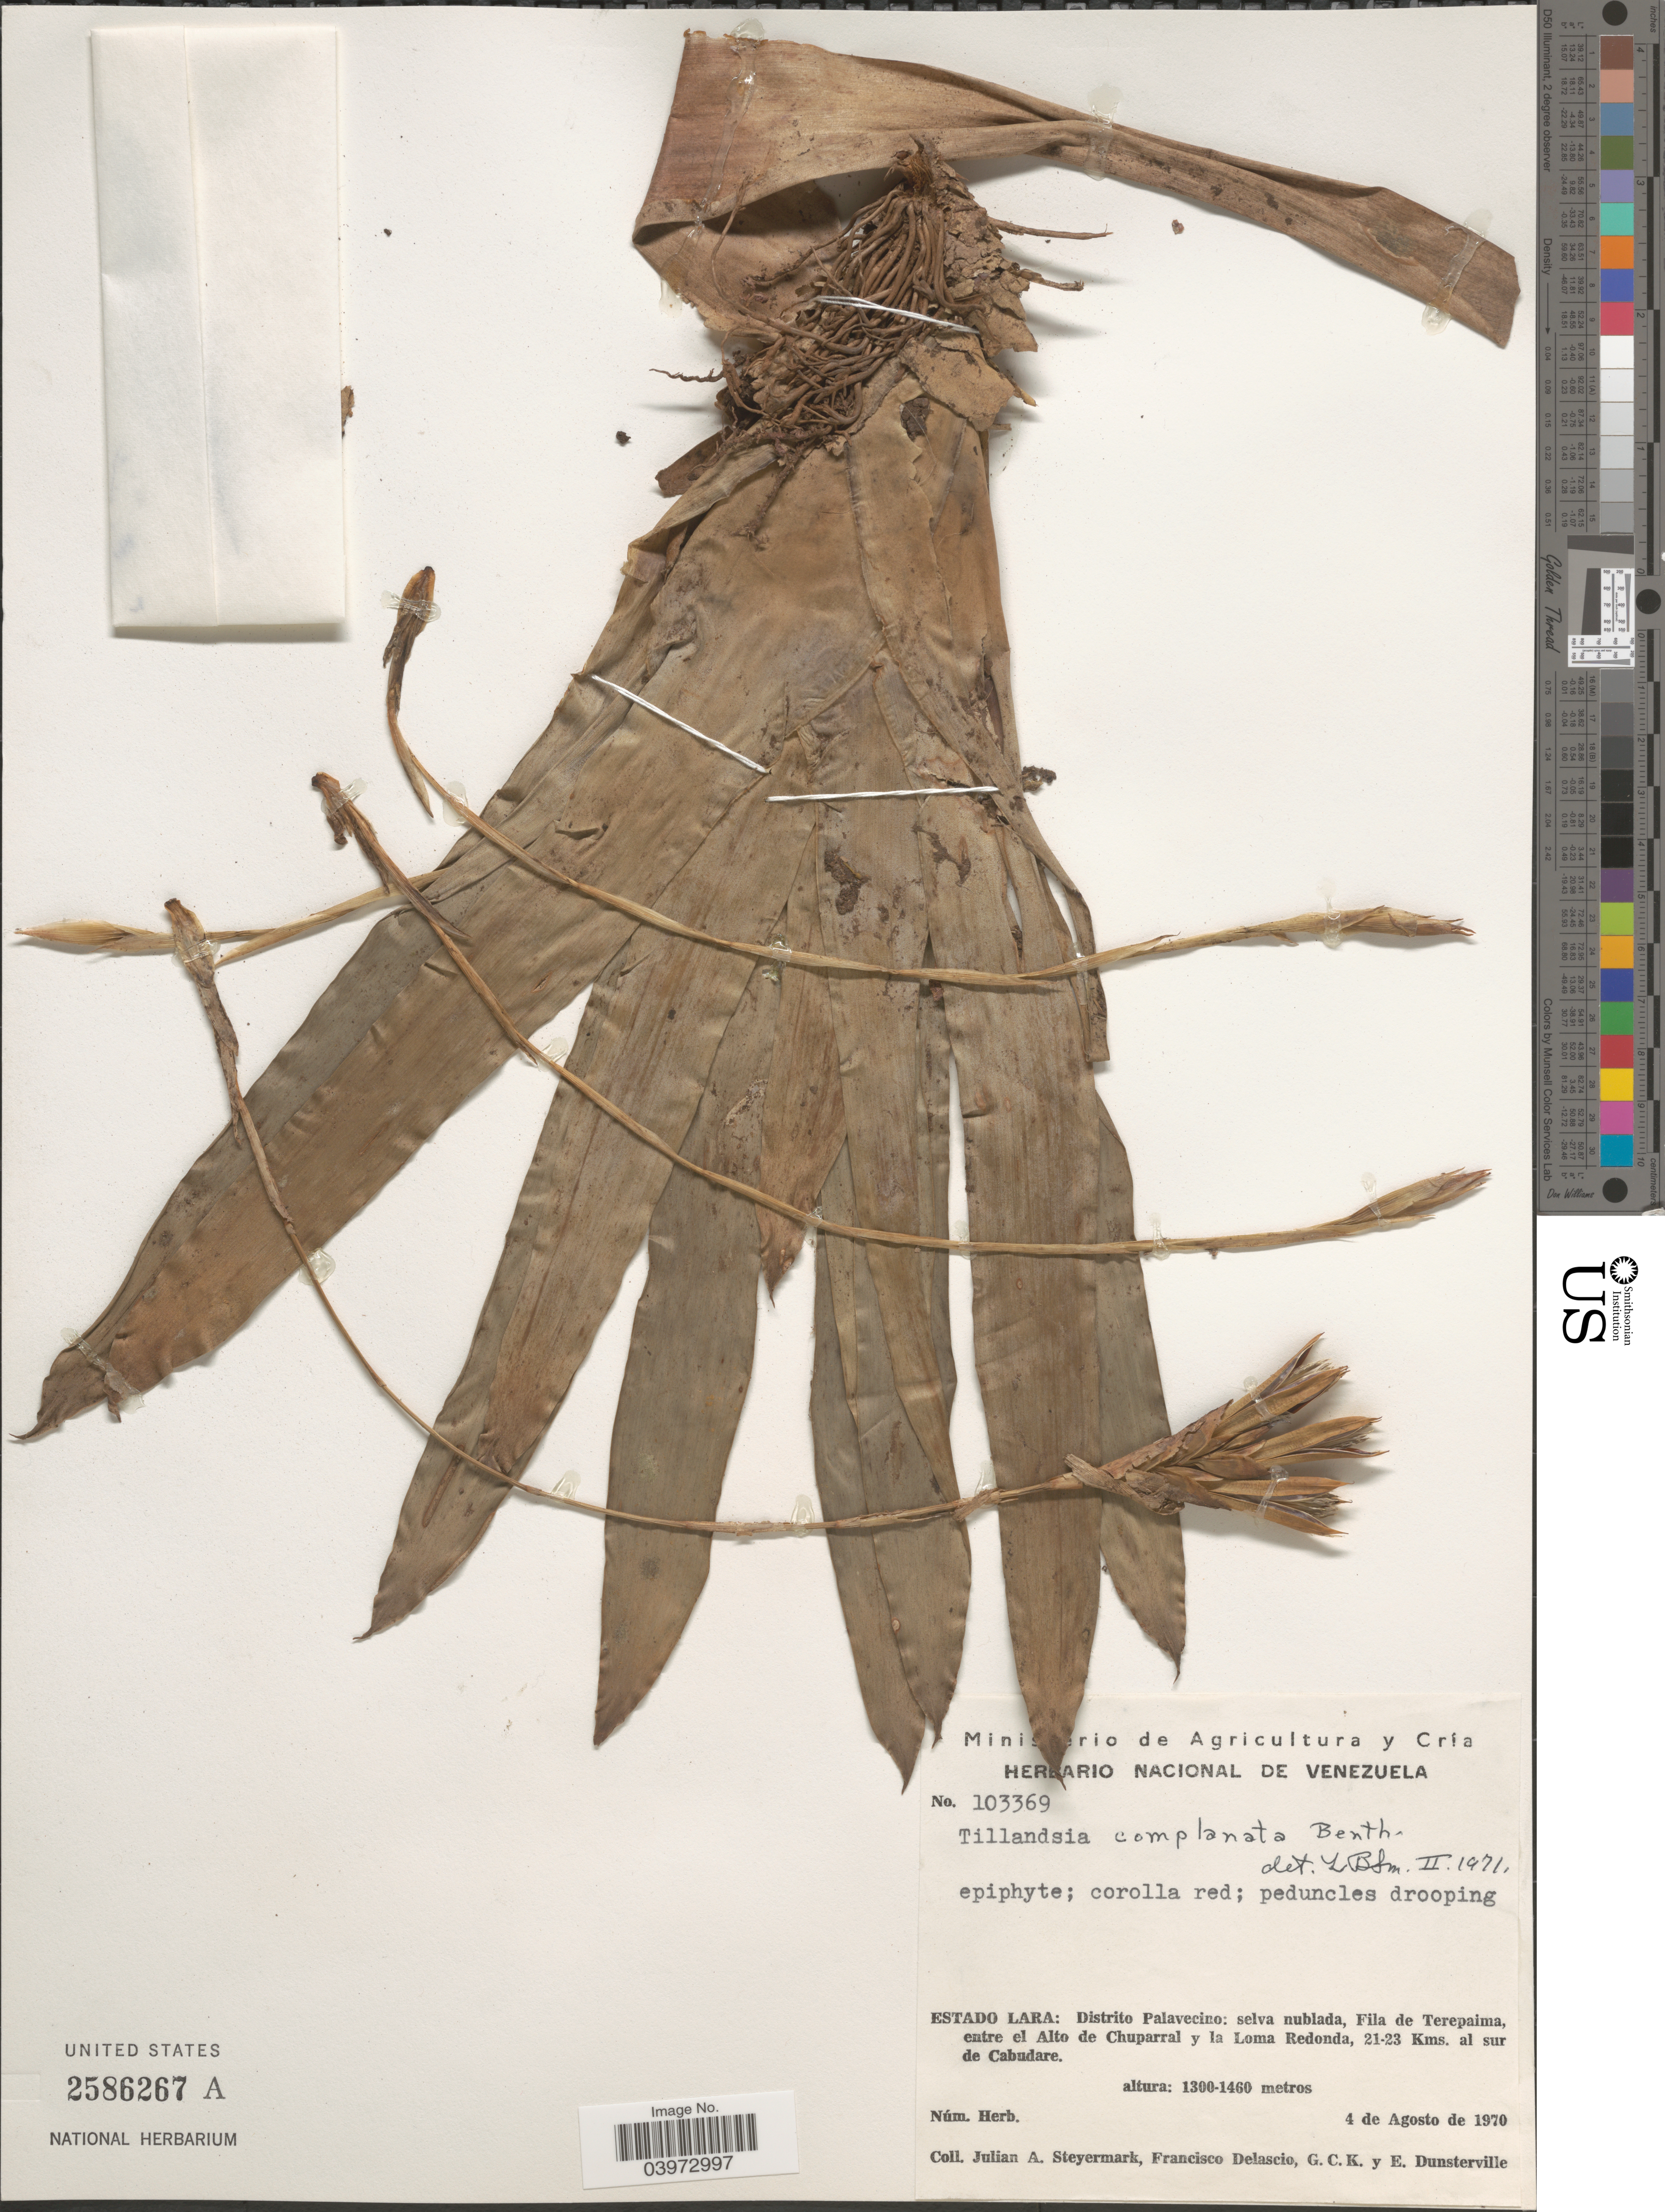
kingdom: Plantae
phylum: Tracheophyta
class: Liliopsida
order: Poales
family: Bromeliaceae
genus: Tillandsia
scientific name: Tillandsia complanata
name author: Benth.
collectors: J. Steyermark, F. Delascio & E. Dunsterville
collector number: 103369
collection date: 1970-08-04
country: Venezuela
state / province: Lara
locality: Distrito Palavecino: selva nublada, Fila de Terepaima, entre el Alto de Chuparral y al Loma Redonda, 21-23 Kms. al sur de Cabudare.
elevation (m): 1300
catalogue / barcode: US 2586267A